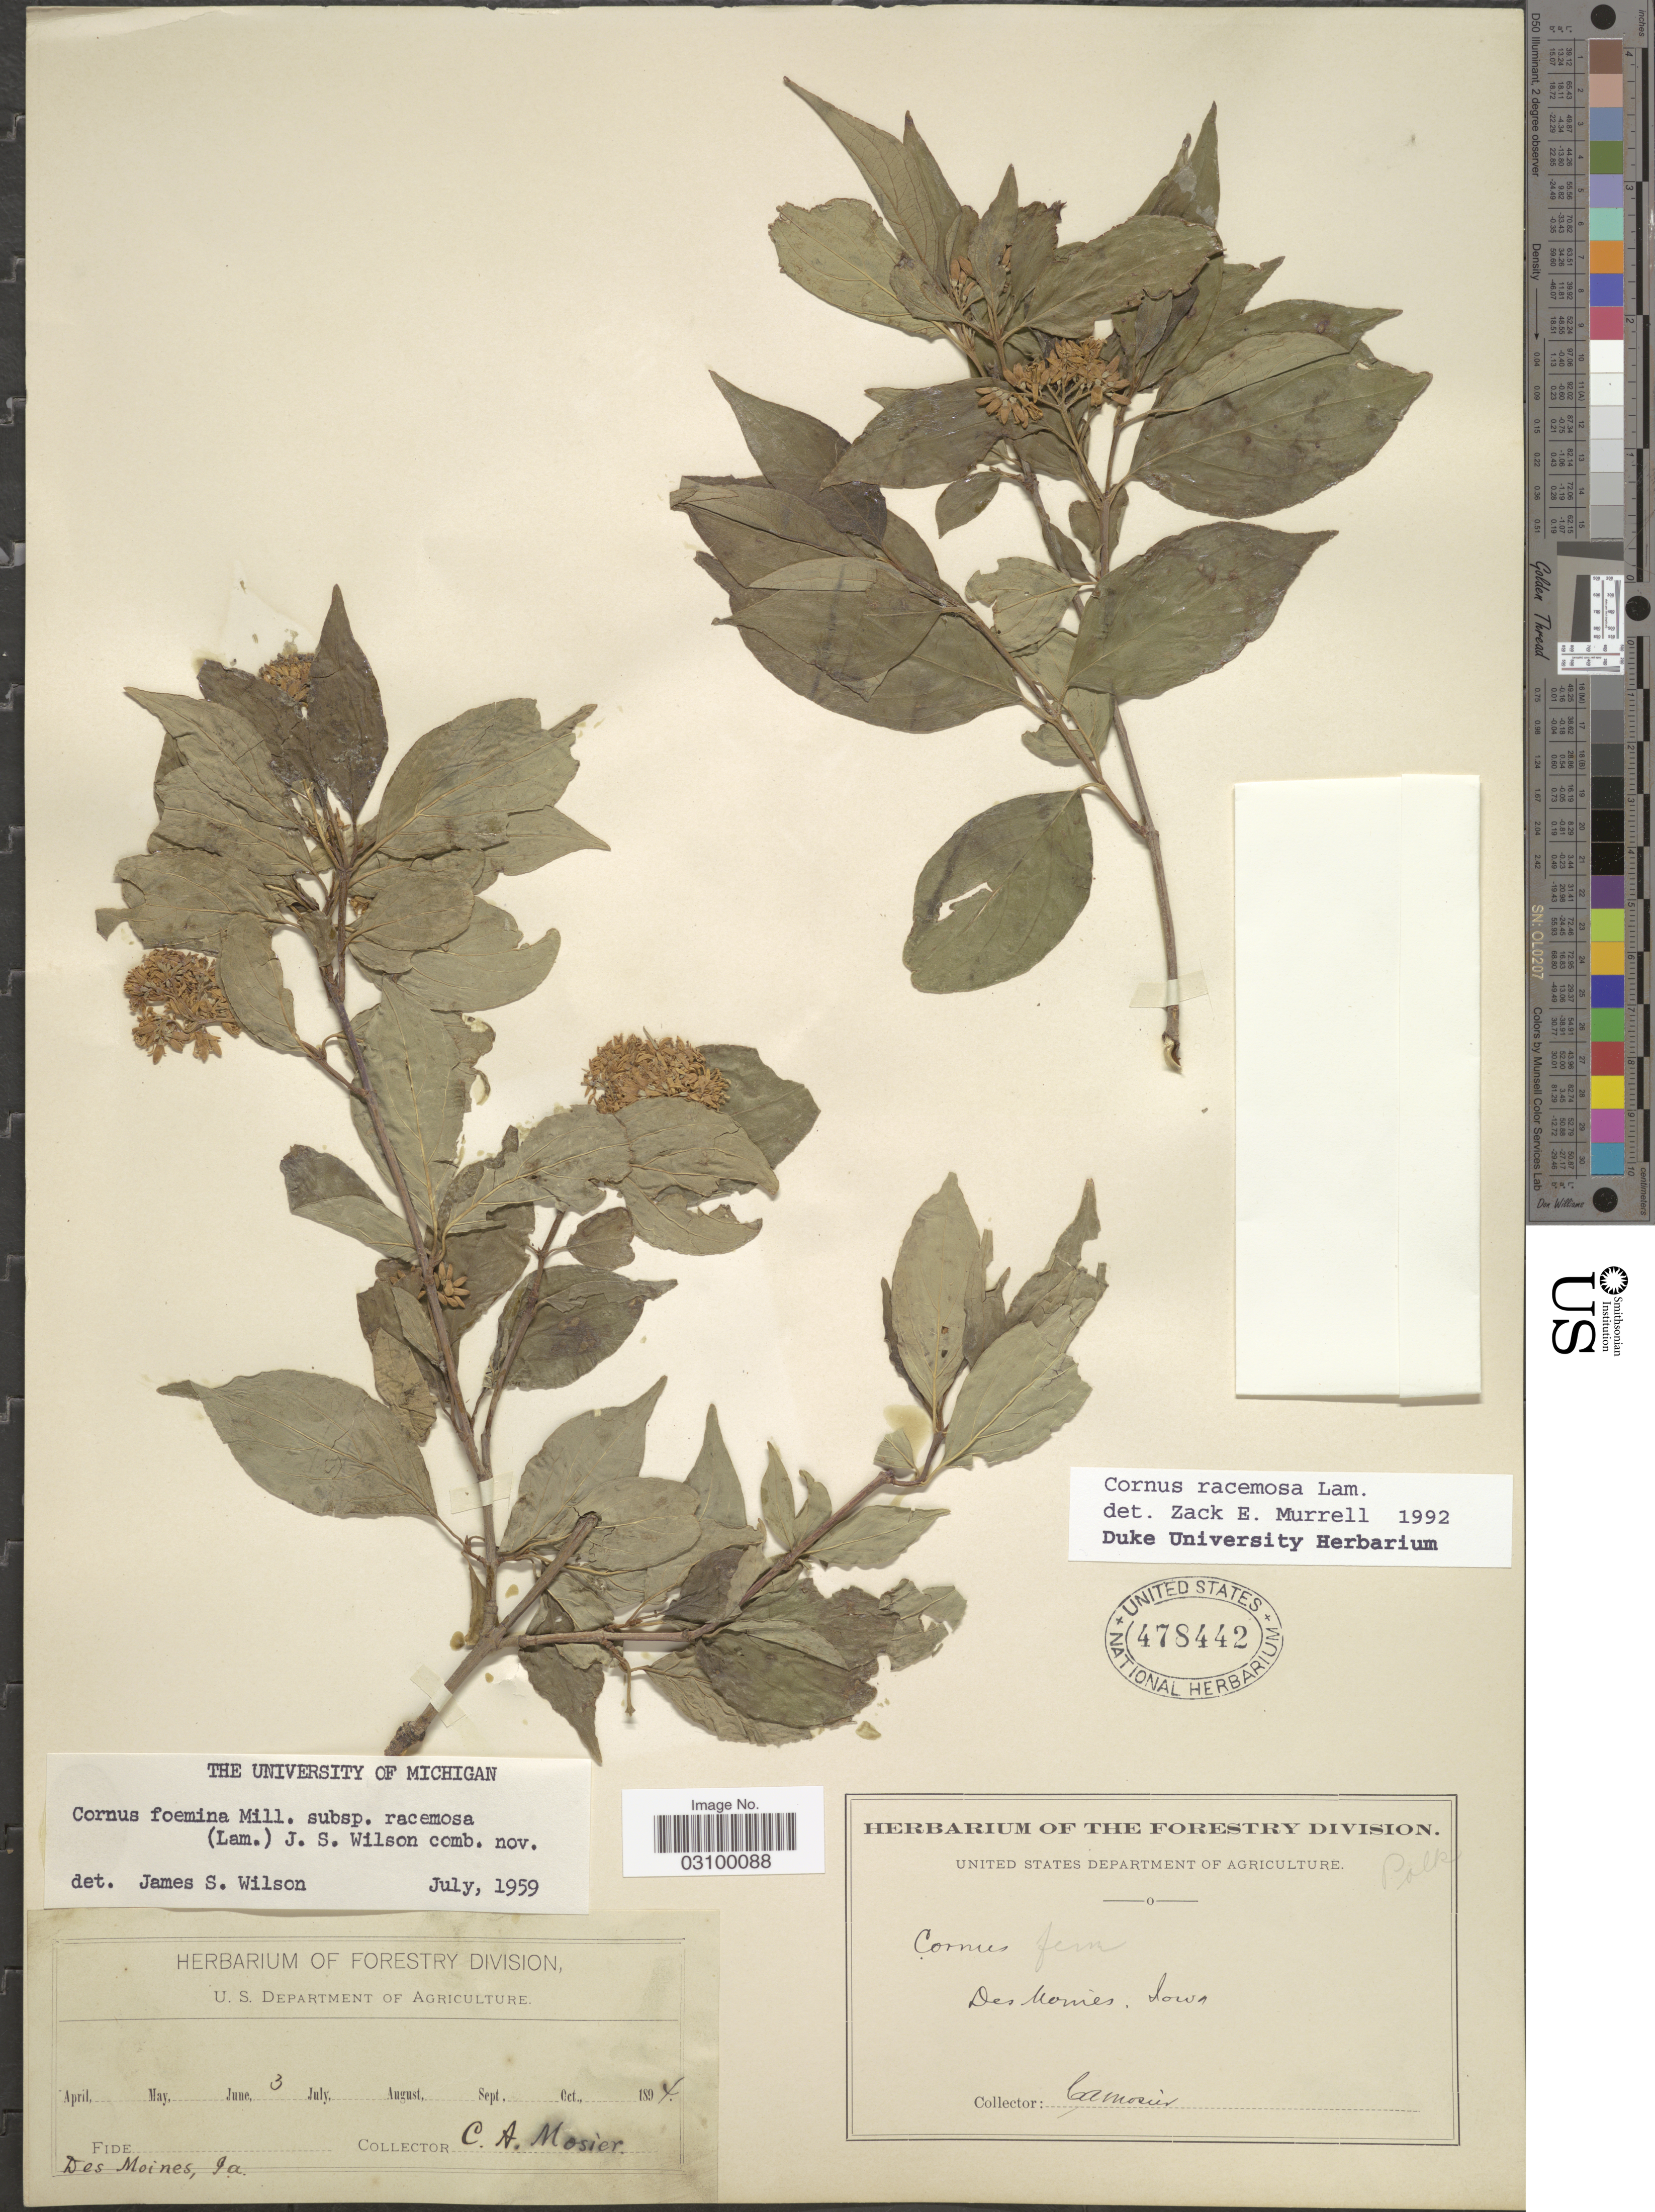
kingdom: Plantae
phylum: Tracheophyta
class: Magnoliopsida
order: Cornales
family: Cornaceae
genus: Cornus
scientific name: Cornus racemosa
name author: Lam.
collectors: C. A. Mosier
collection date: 1894-06-03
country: United States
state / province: Iowa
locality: Polk. Des Moines, Ia.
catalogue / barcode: US 478442